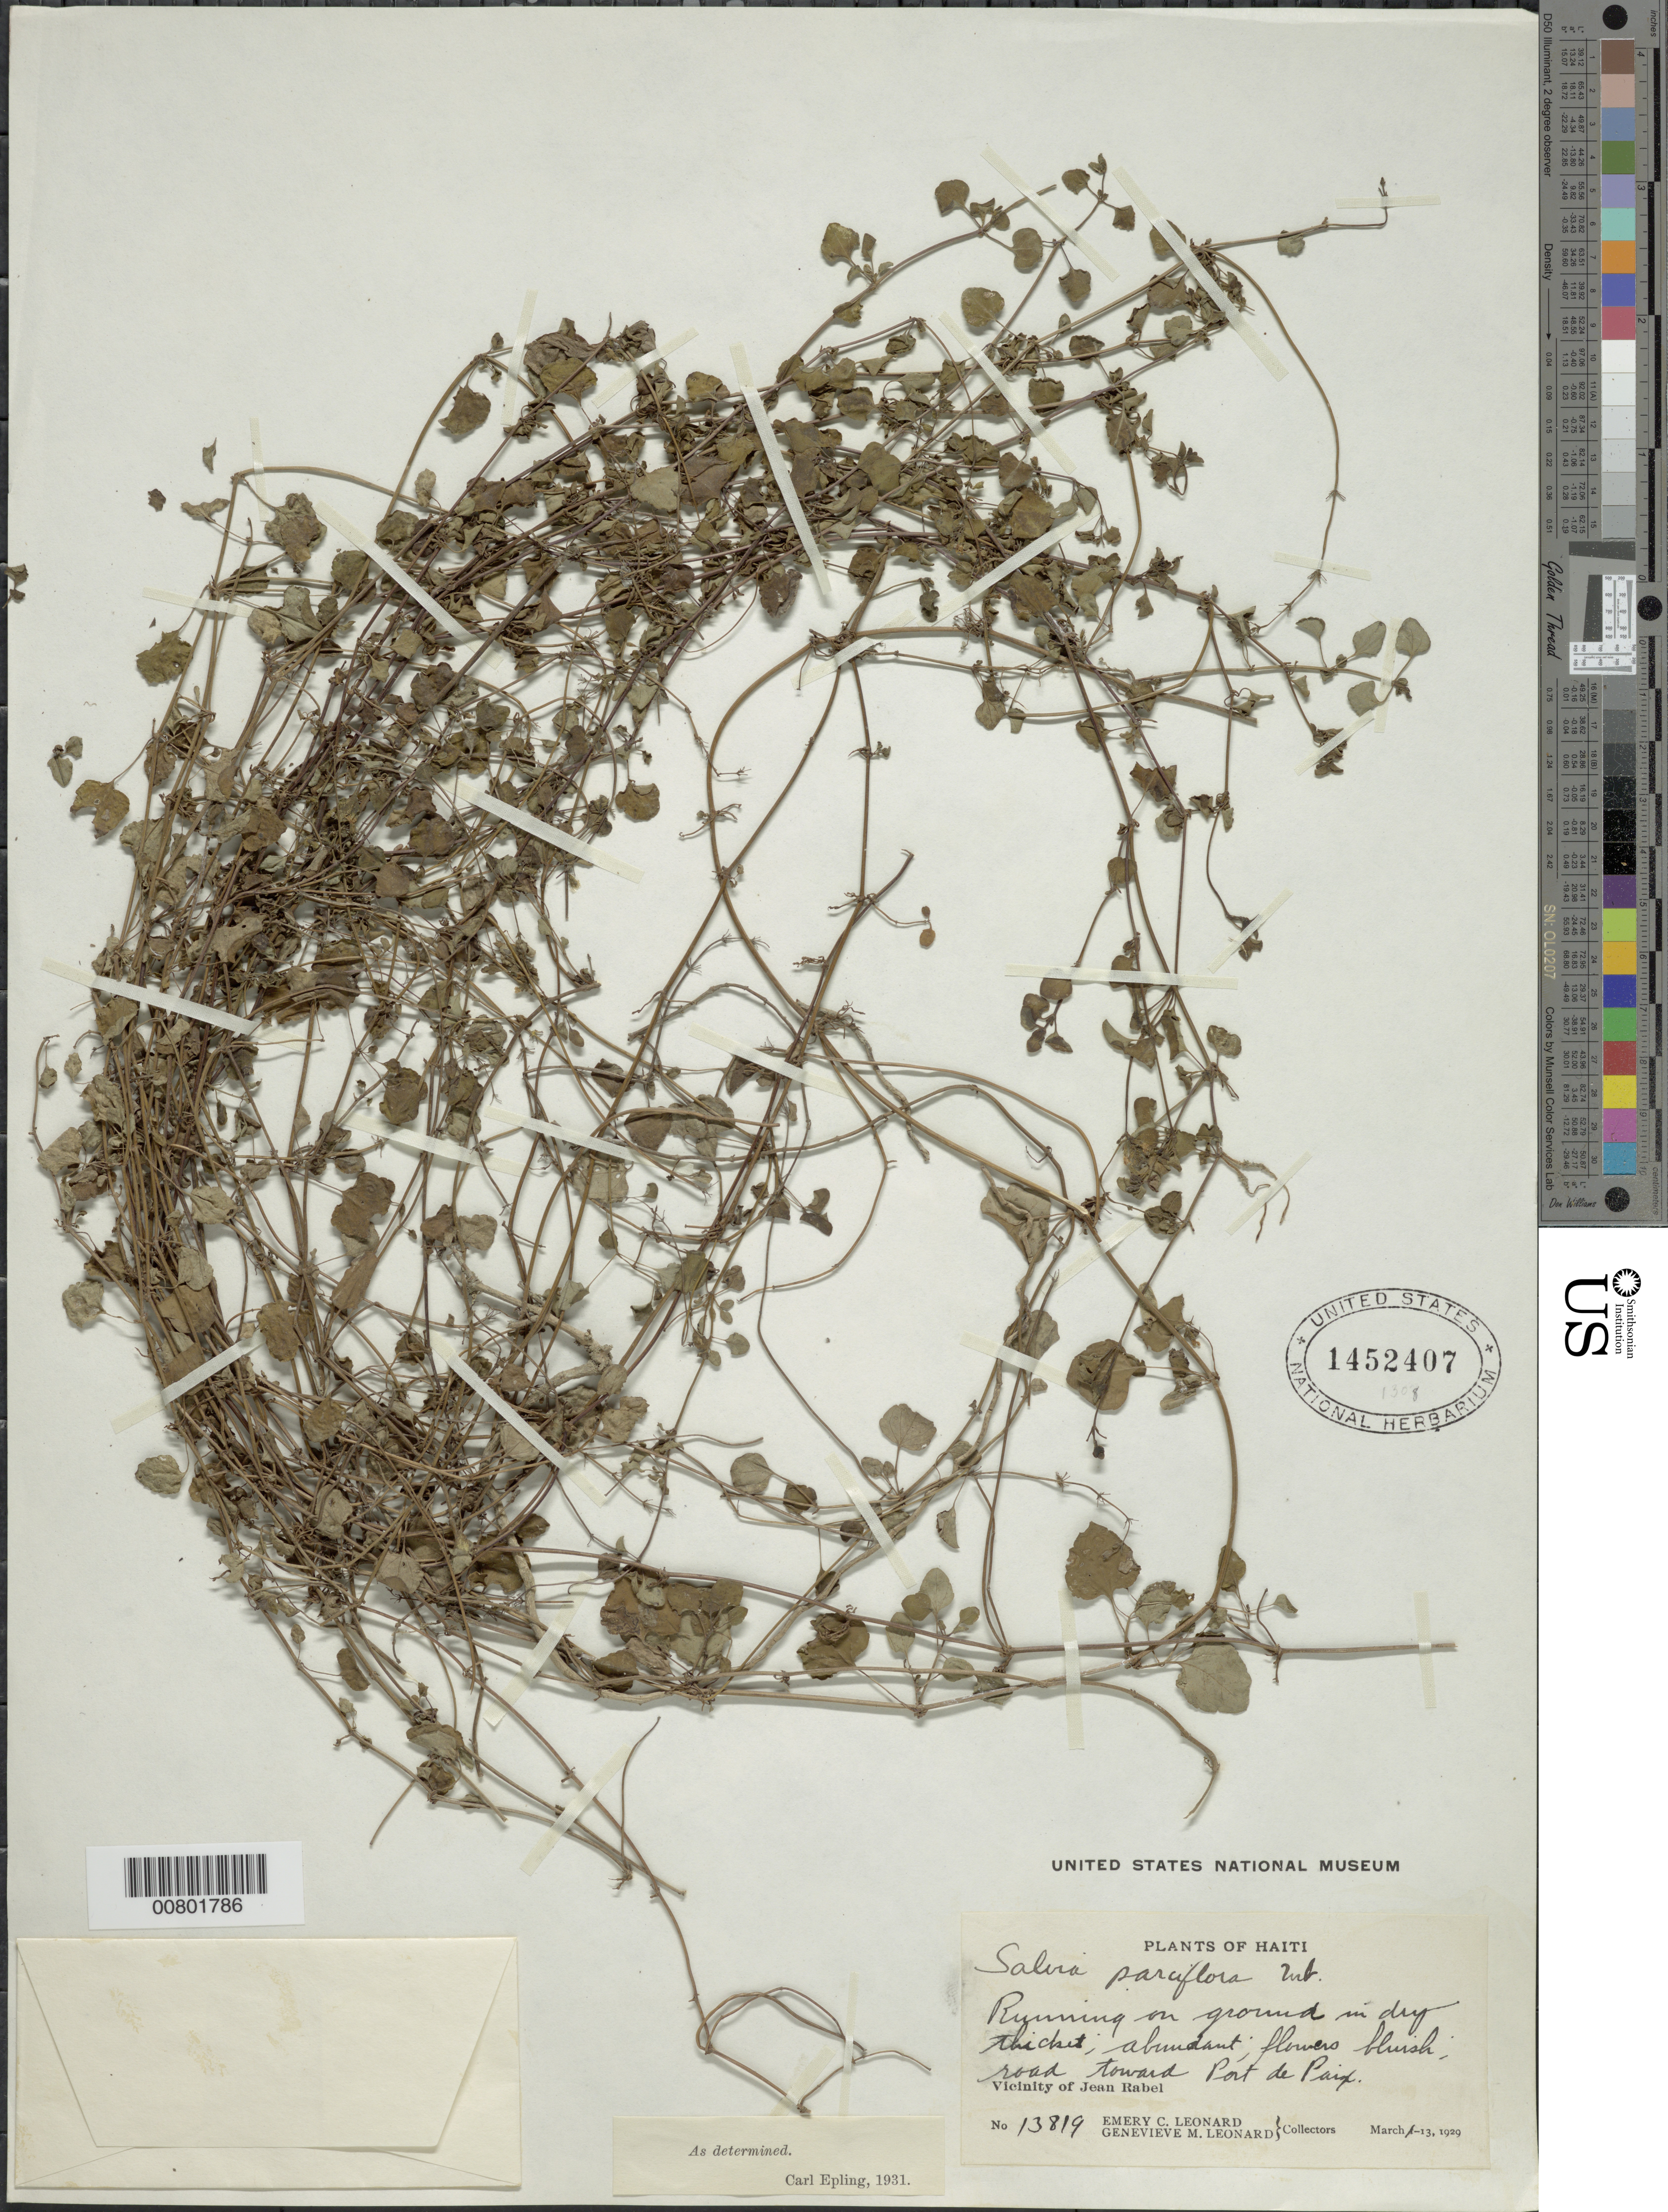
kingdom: Plantae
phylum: Tracheophyta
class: Magnoliopsida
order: Lamiales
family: Lamiaceae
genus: Salvia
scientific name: Salvia parciflora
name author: Urb.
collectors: E. C. Leonard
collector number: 13819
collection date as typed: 13 Mar 1929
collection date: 1929-03-13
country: Haiti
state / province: Nord-Ouest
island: Hispaniola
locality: Vicinity of Jean Rabel, road toward Port de Paix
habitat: Dry thickets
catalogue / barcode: US 1452407